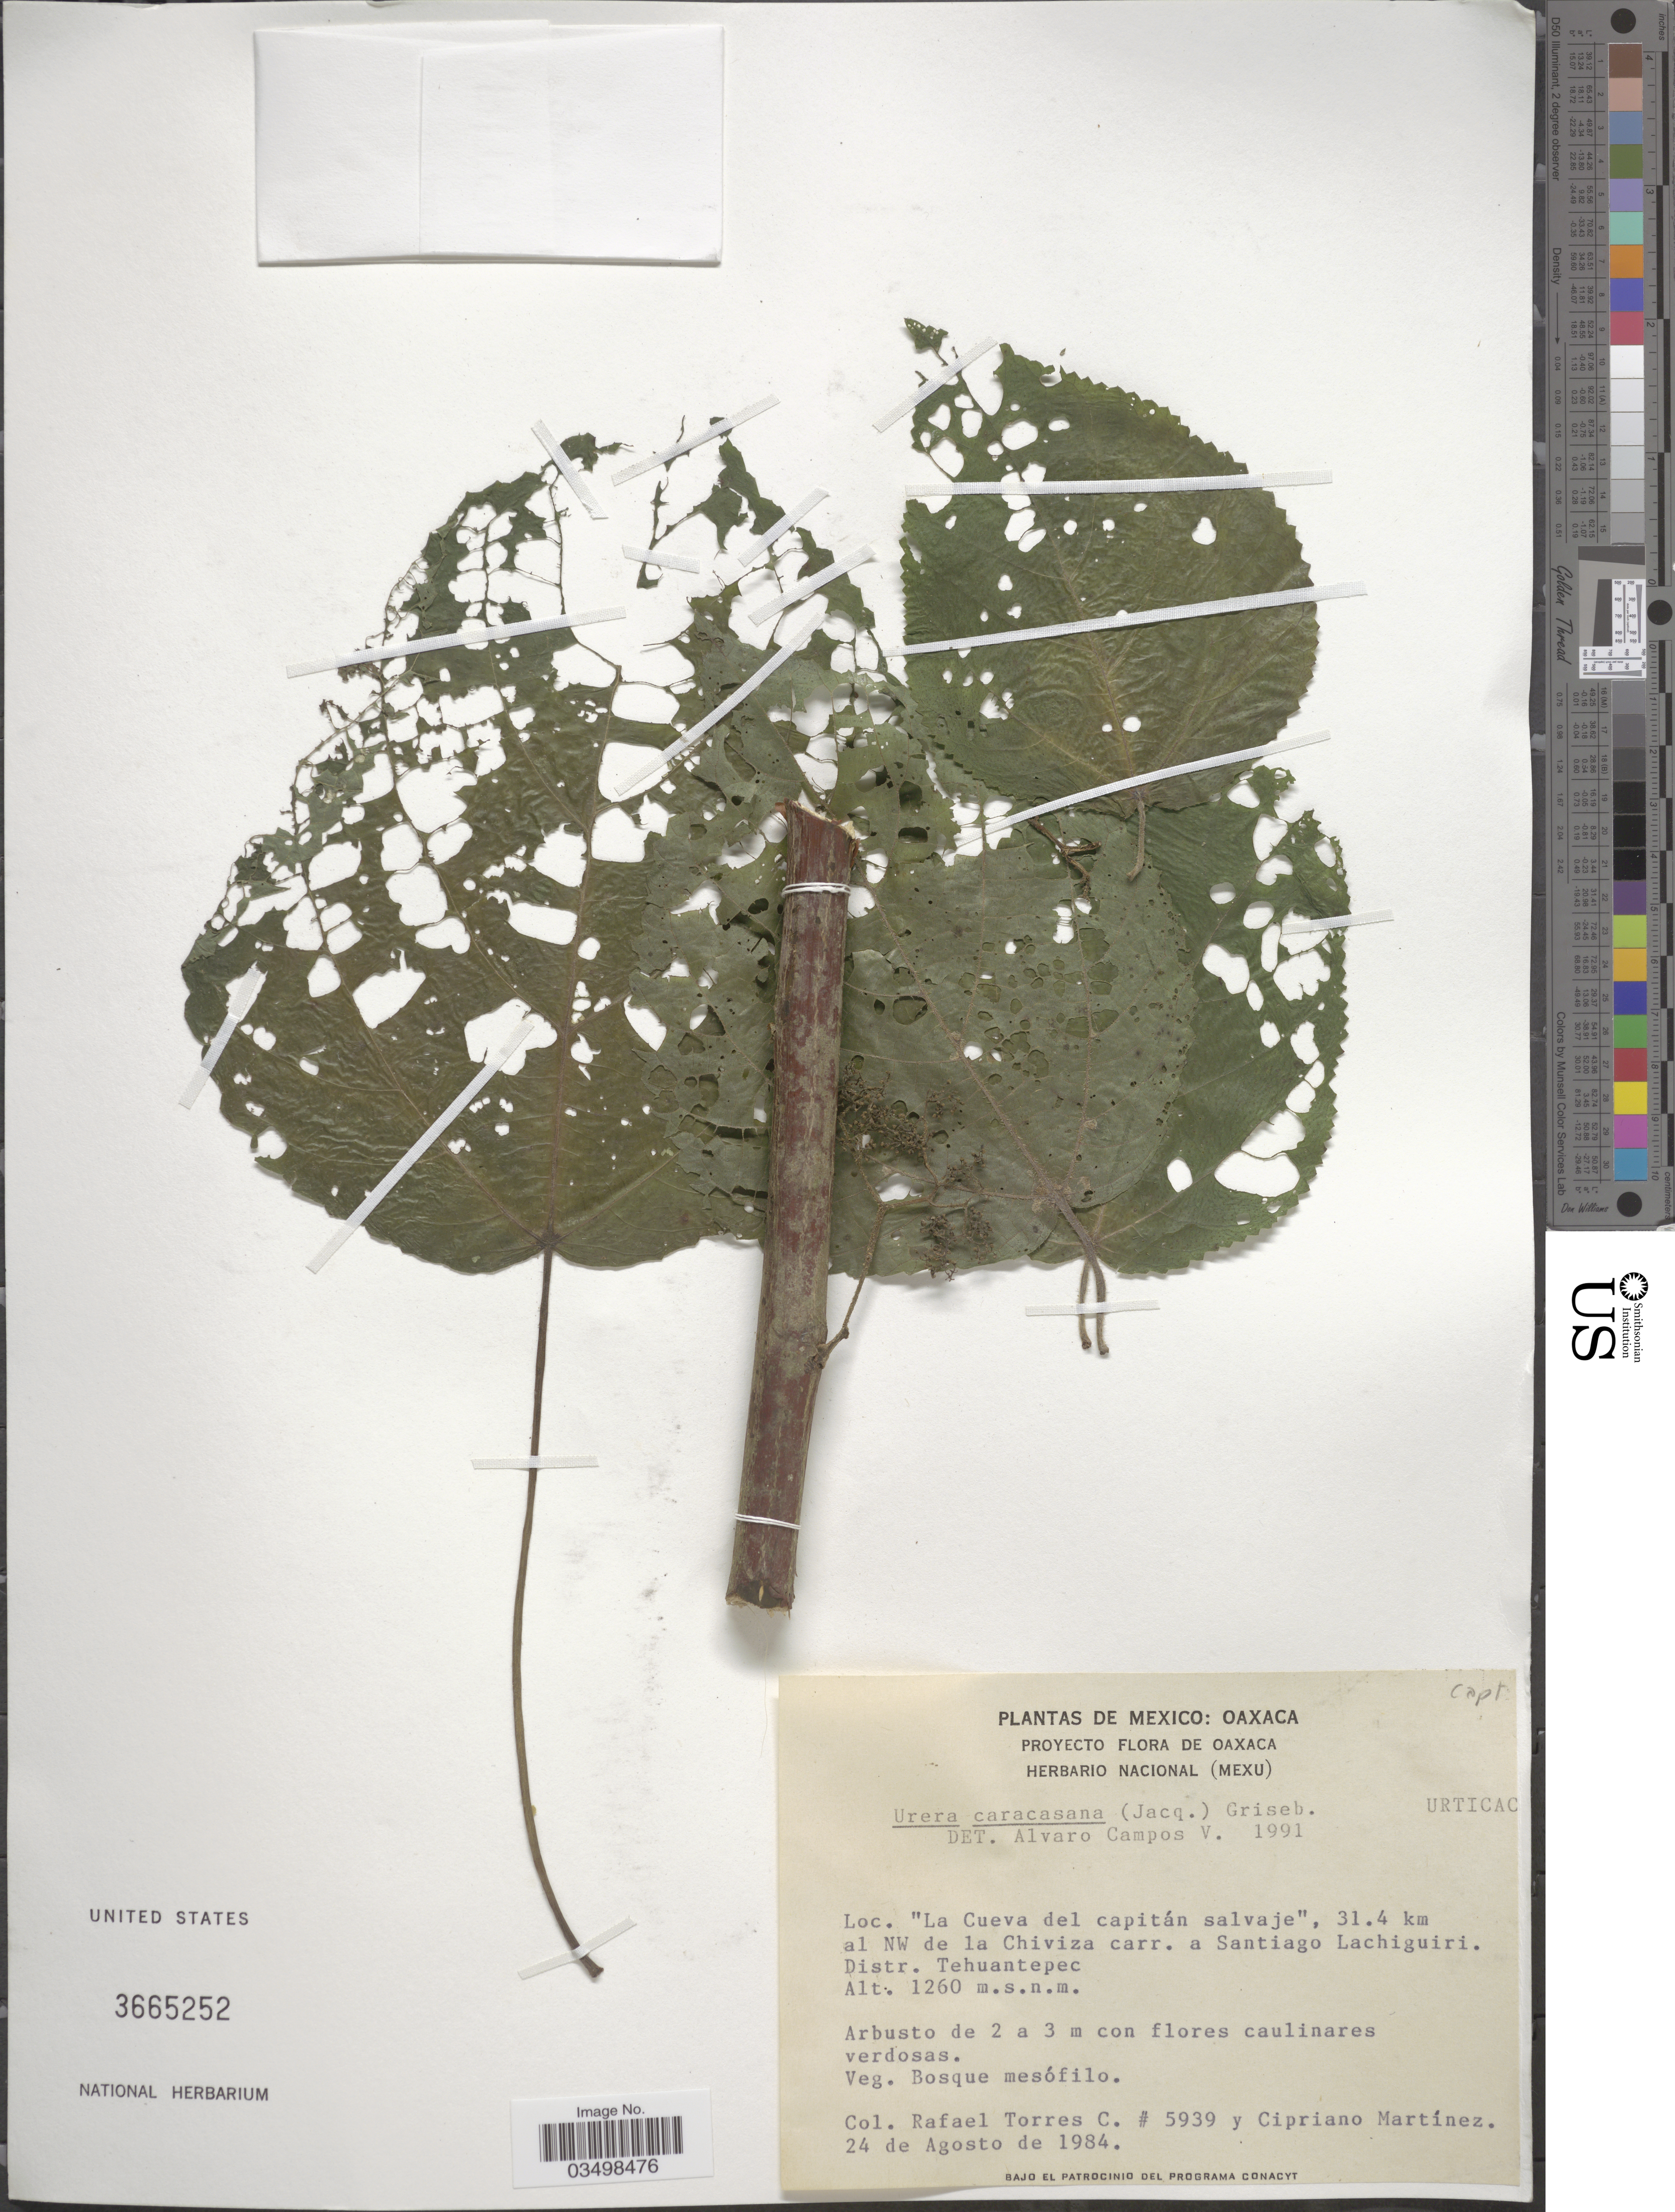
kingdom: Plantae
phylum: Tracheophyta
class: Magnoliopsida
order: Rosales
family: Urticaceae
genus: Urera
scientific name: Urera caracasana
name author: (Jacq.) Gaudich. ex Griseb.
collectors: R. Torres C. & C. Martínez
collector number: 5939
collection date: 1984-08-24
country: Mexico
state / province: Oaxaca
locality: La Cueva del capitán salvaje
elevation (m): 1260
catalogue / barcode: US 3665252